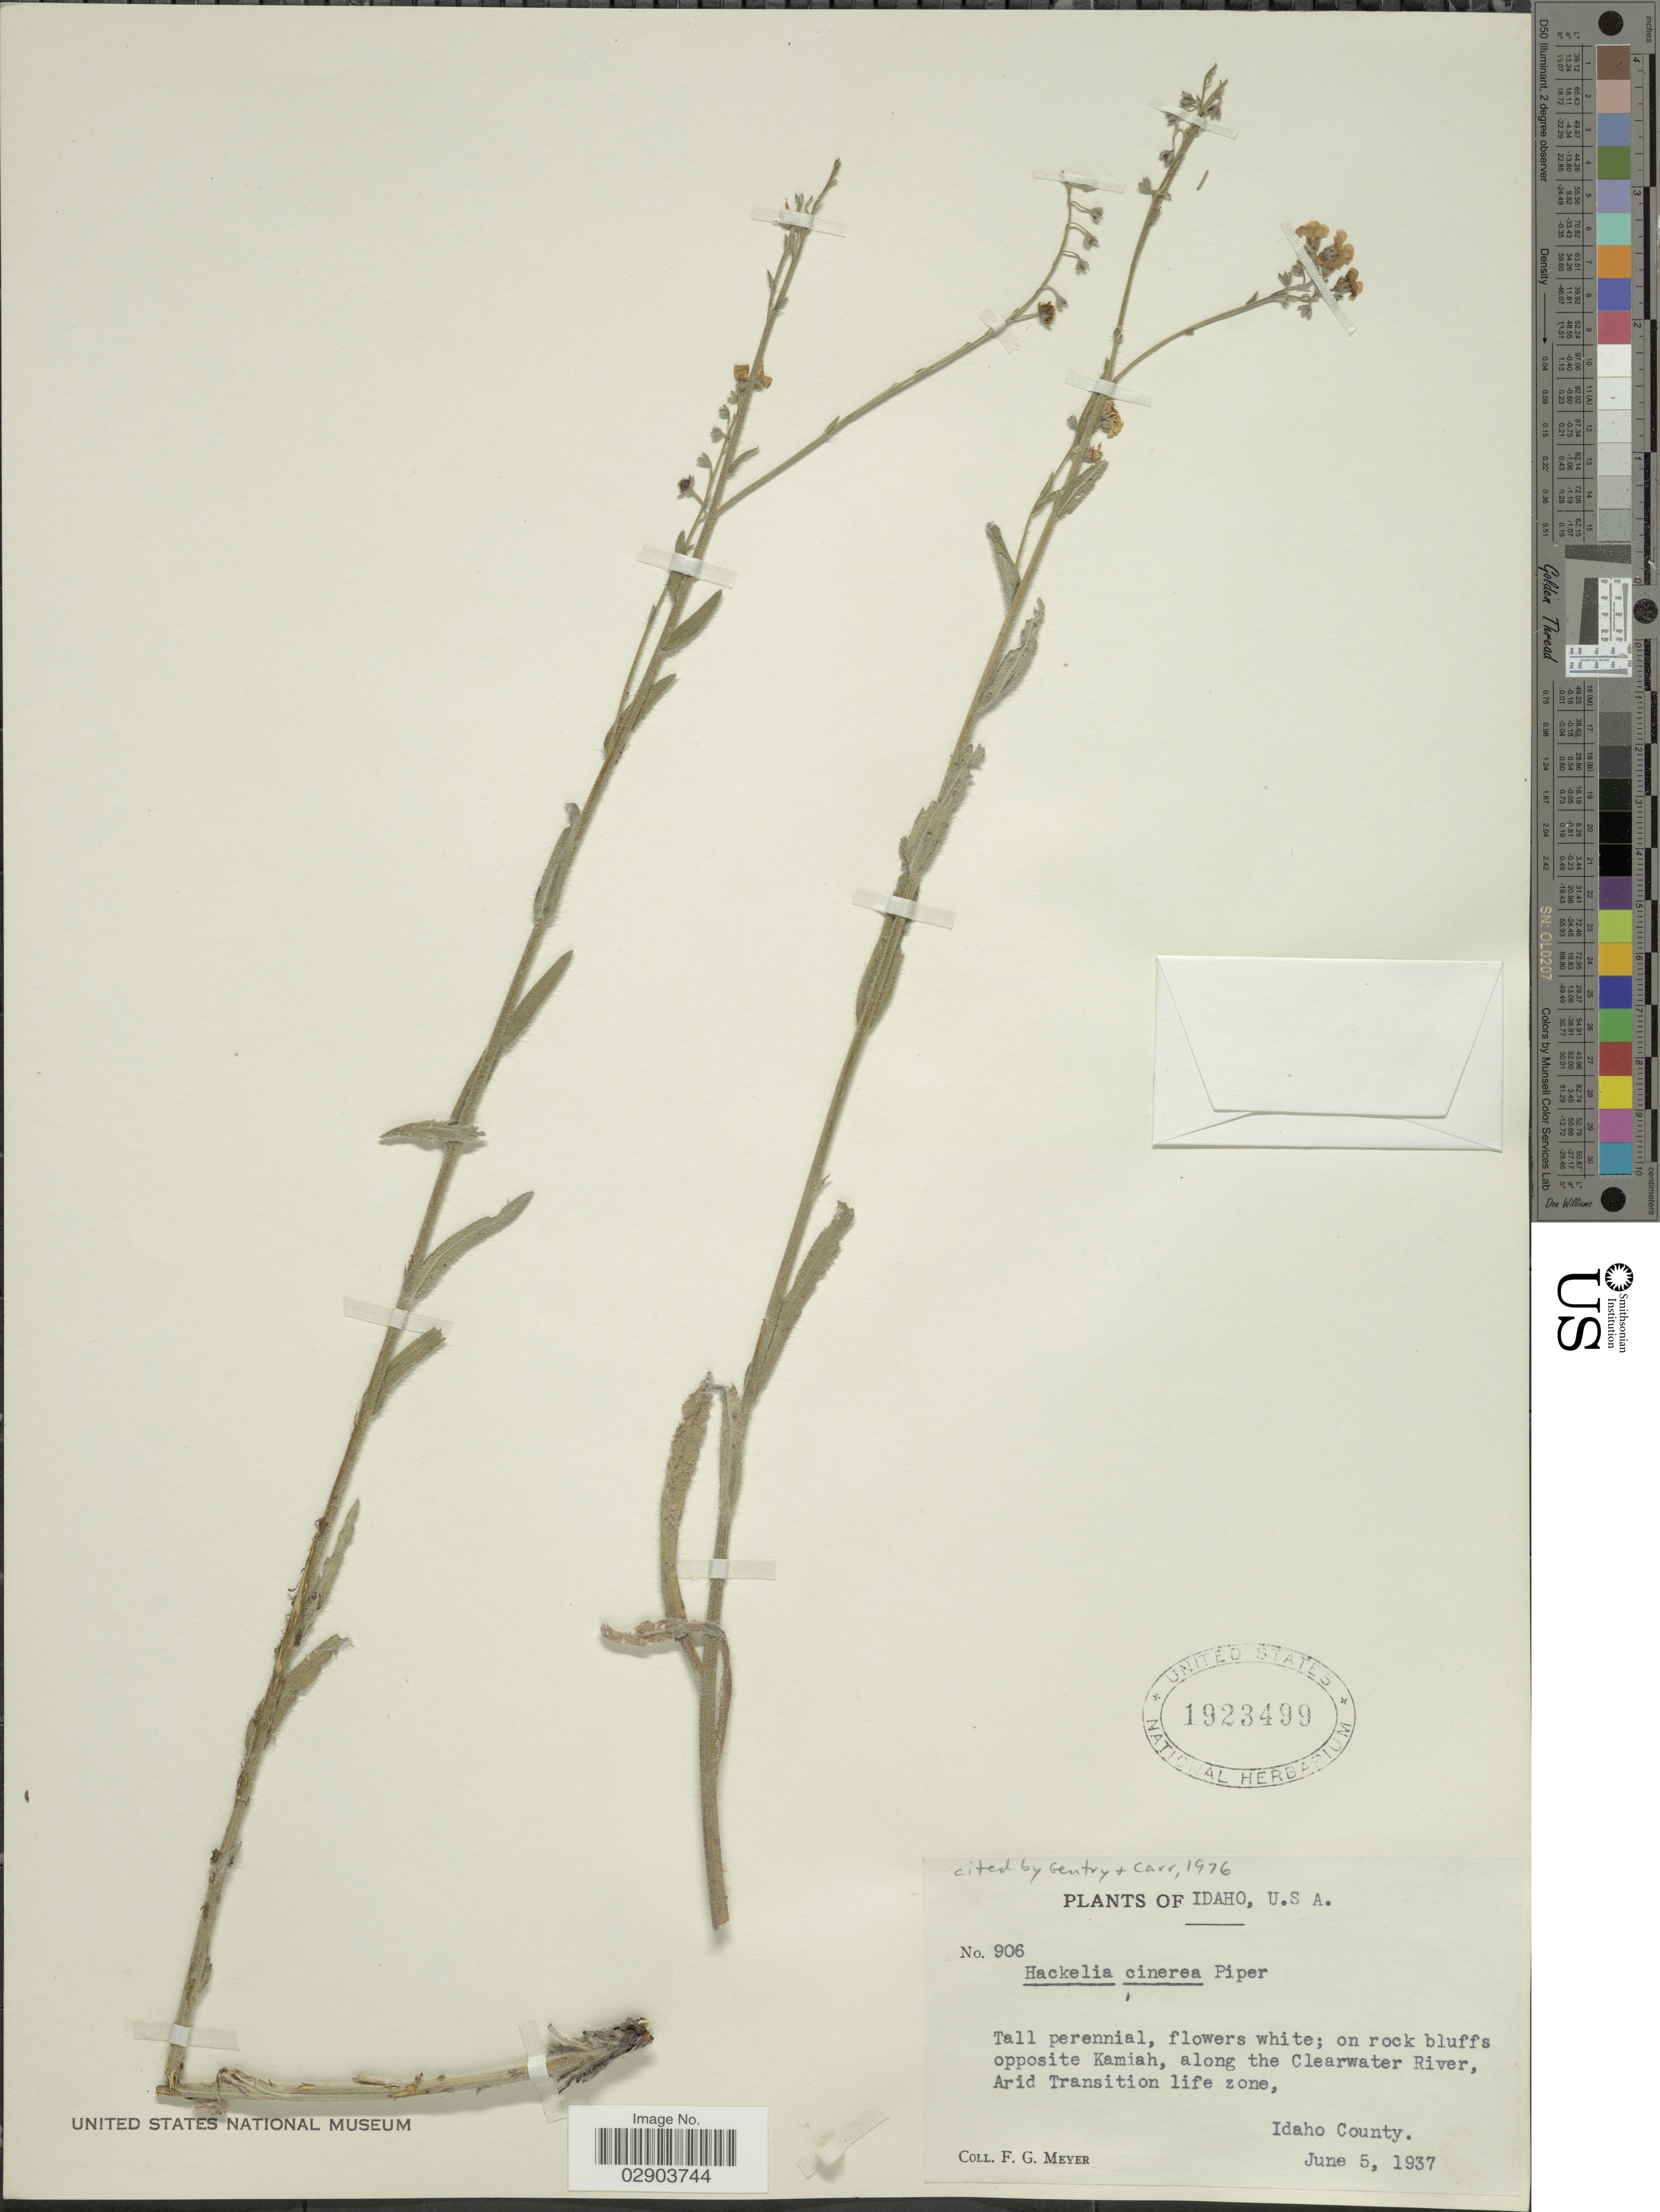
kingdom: Plantae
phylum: Tracheophyta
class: Magnoliopsida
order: Boraginales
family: Boraginaceae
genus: Hackelia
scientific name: Hackelia cinerea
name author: (Piper) I.M. Johnst.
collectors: F. G. Meyer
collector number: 906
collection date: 1937-06-05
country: United States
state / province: Idaho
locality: On rock bluffs opposite Kamiah, along the Clearwater River, Arid Transition life zone, Idaho County.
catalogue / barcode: US 1923499